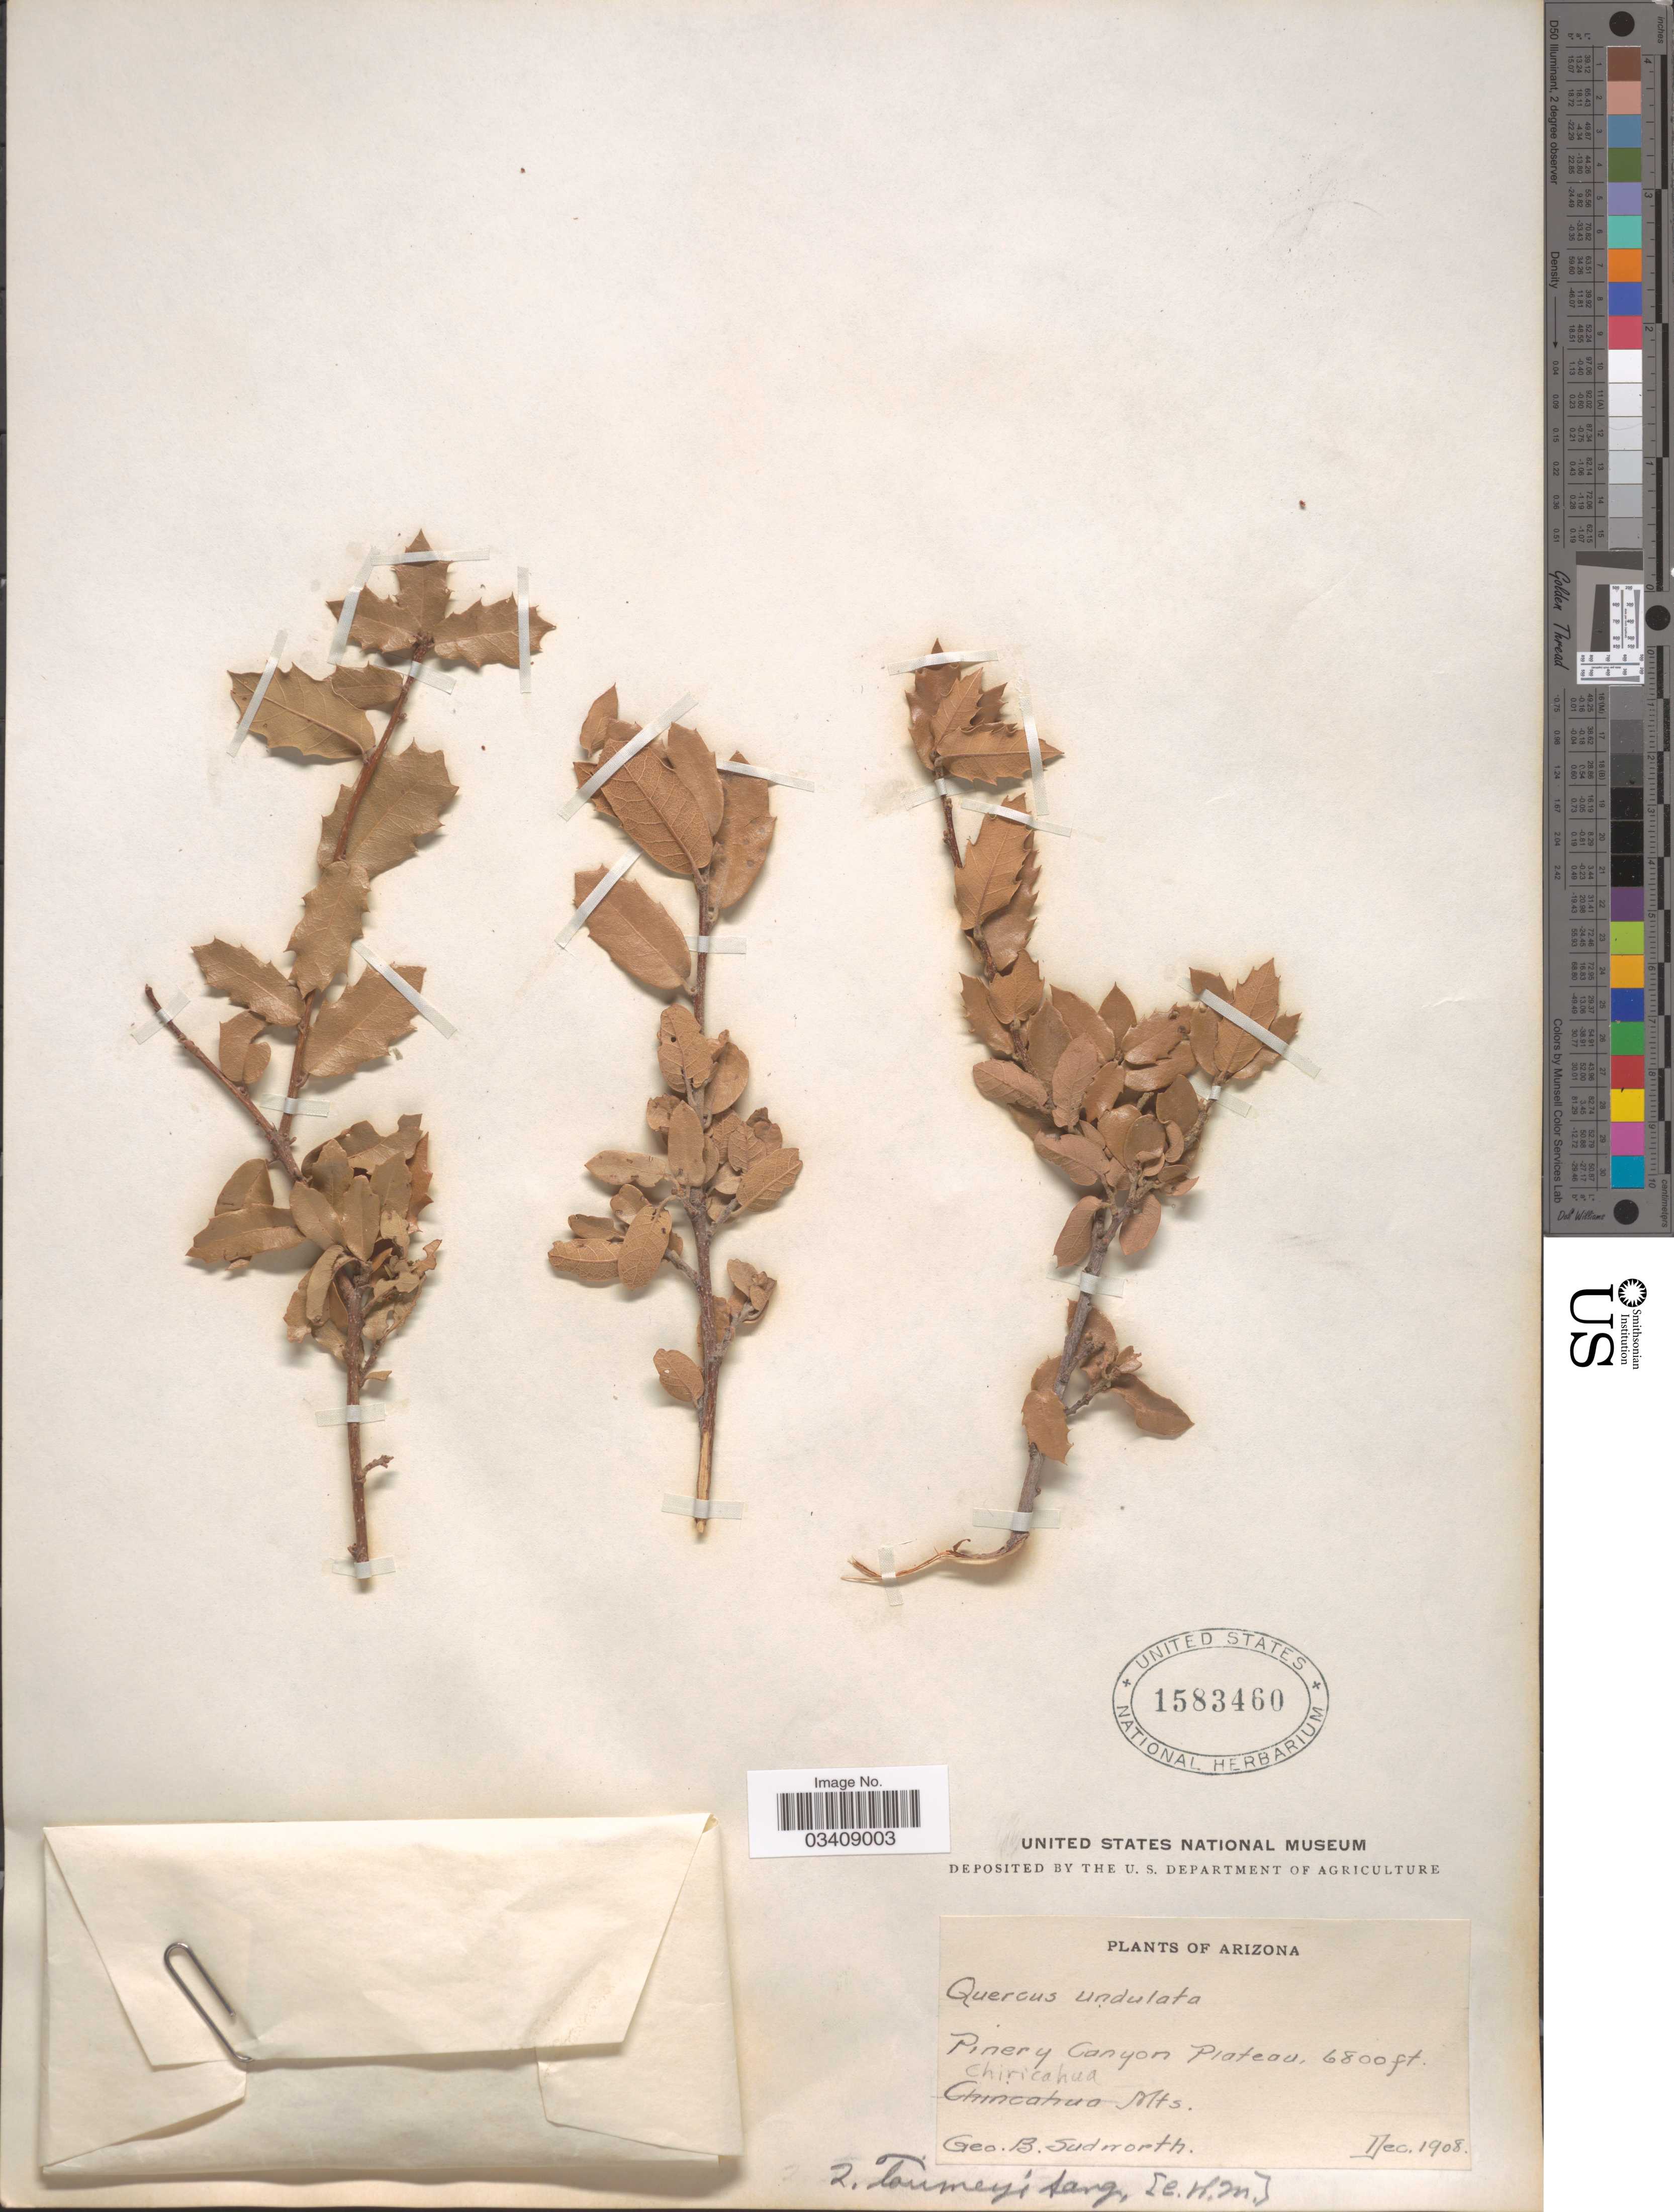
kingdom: Plantae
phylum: Tracheophyta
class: Magnoliopsida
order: Fagales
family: Fagaceae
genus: Quercus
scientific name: Quercus toumeyi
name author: Sarg.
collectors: G. B. Sudworth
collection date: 1908-12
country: United States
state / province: Arizona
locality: Pinery Canyon Plateau, Chiricahua Mts.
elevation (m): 2073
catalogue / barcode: US 1583460